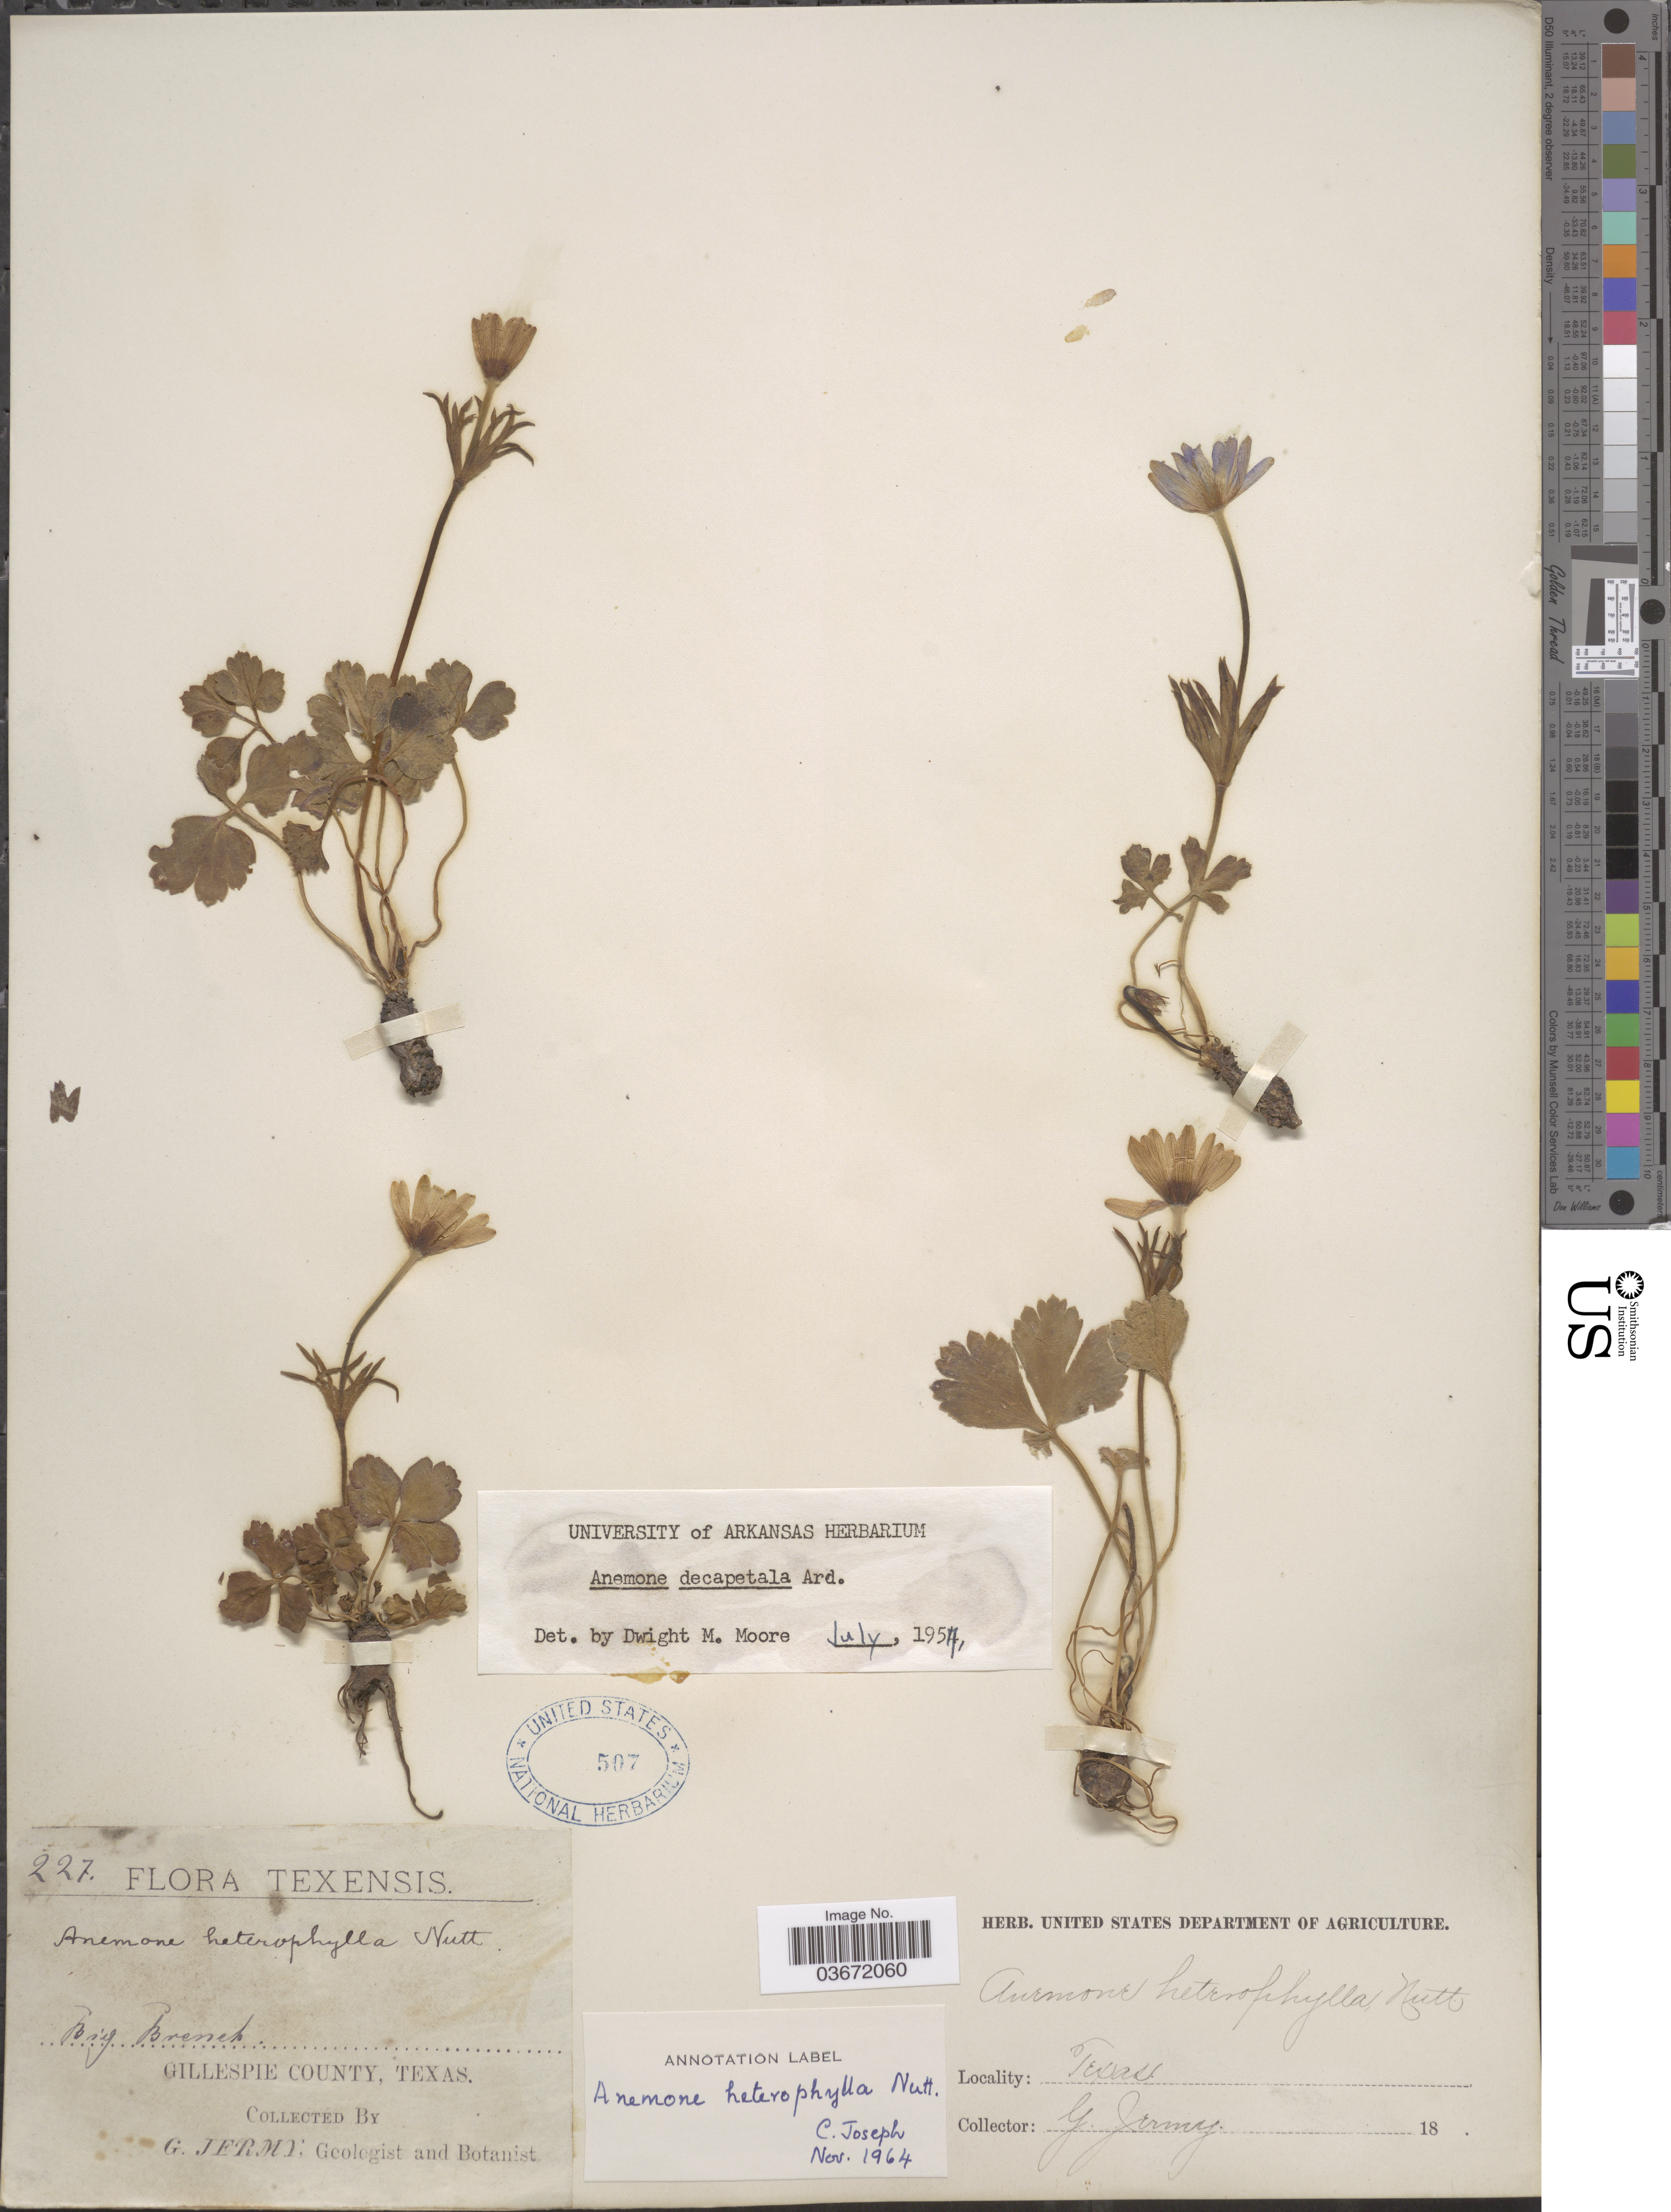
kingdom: Plantae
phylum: Tracheophyta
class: Magnoliopsida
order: Ranunculales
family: Ranunculaceae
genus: Anemone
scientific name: Anemone heterophylla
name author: Nutt. & Alph. Wood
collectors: G. Jermy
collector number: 227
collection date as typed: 18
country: United States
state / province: Texas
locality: Gillespie County. Big Branch.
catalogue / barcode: US 507